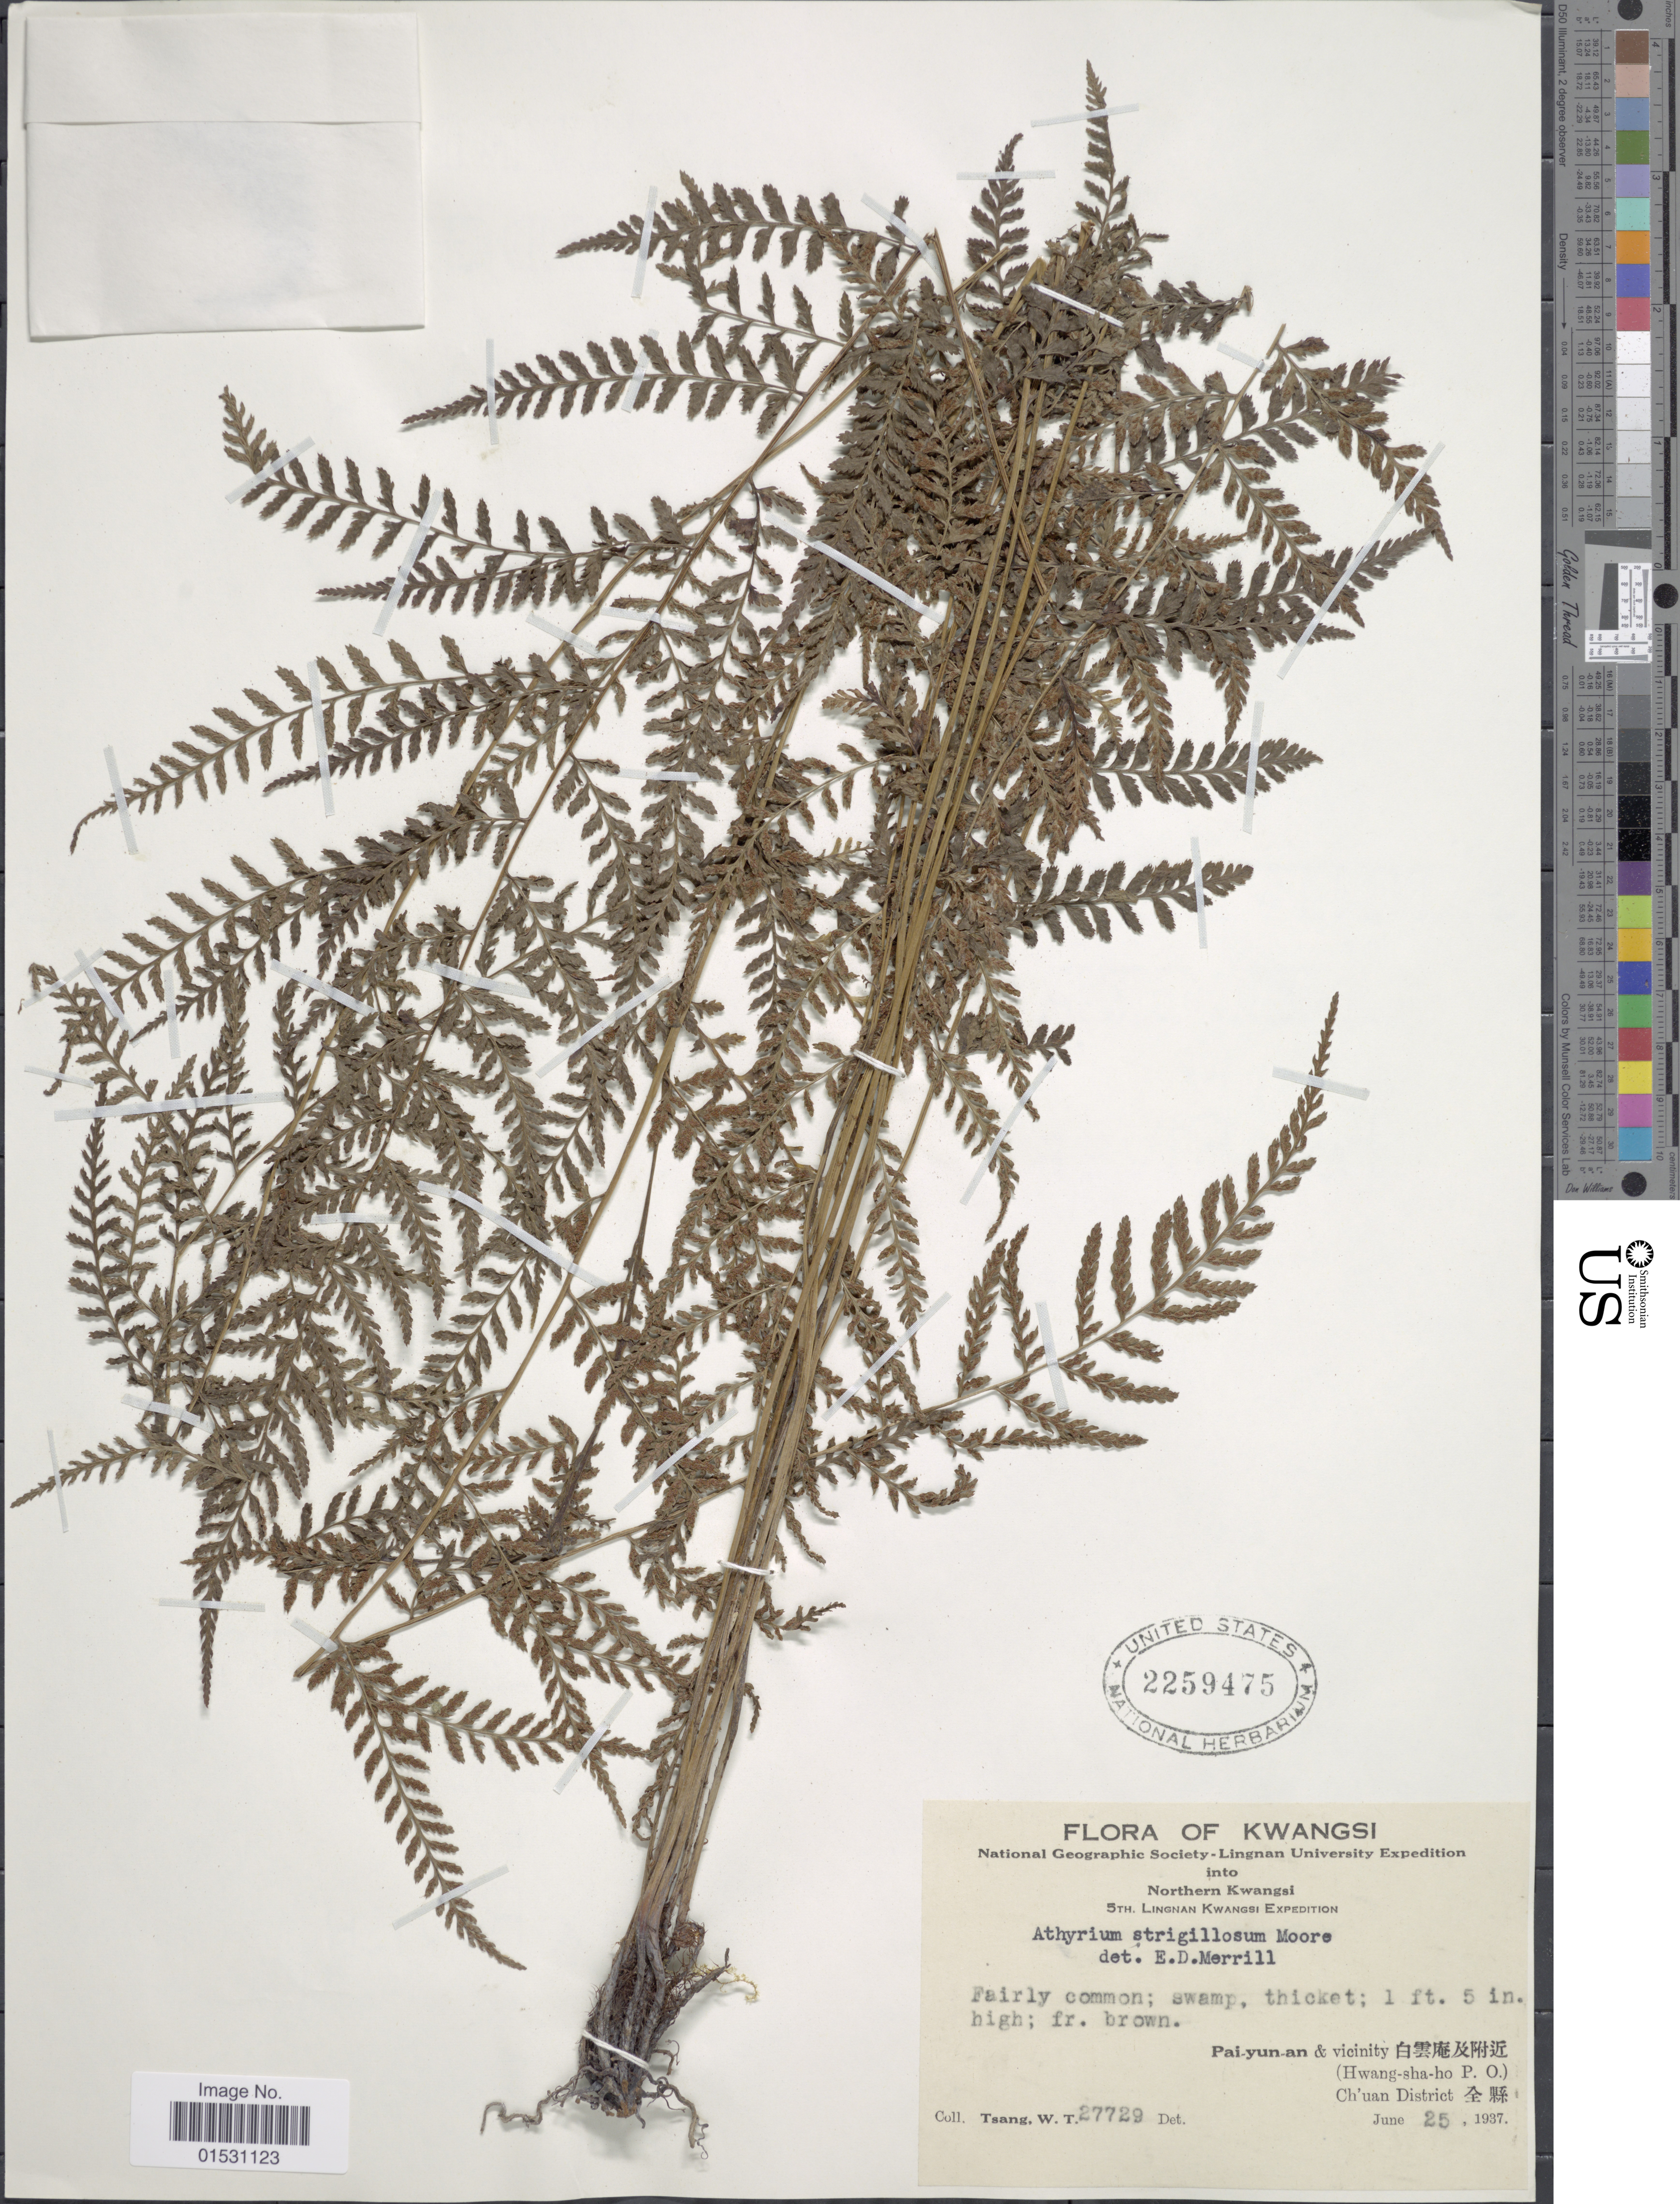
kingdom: Plantae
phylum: Tracheophyta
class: Polypodiopsida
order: Polypodiales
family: Athyriaceae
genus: Athyrium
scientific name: Athyrium strigillosum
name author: (T. Moore ex E.J. Lowe) Salomon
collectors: W. T. Tsang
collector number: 27729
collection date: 1937-06-25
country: China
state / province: Guangxi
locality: Kwangsi. Pai-yun-an & vicinity (Hwang-sha-ho P. O.). Ch'uan District.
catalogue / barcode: US 2259475